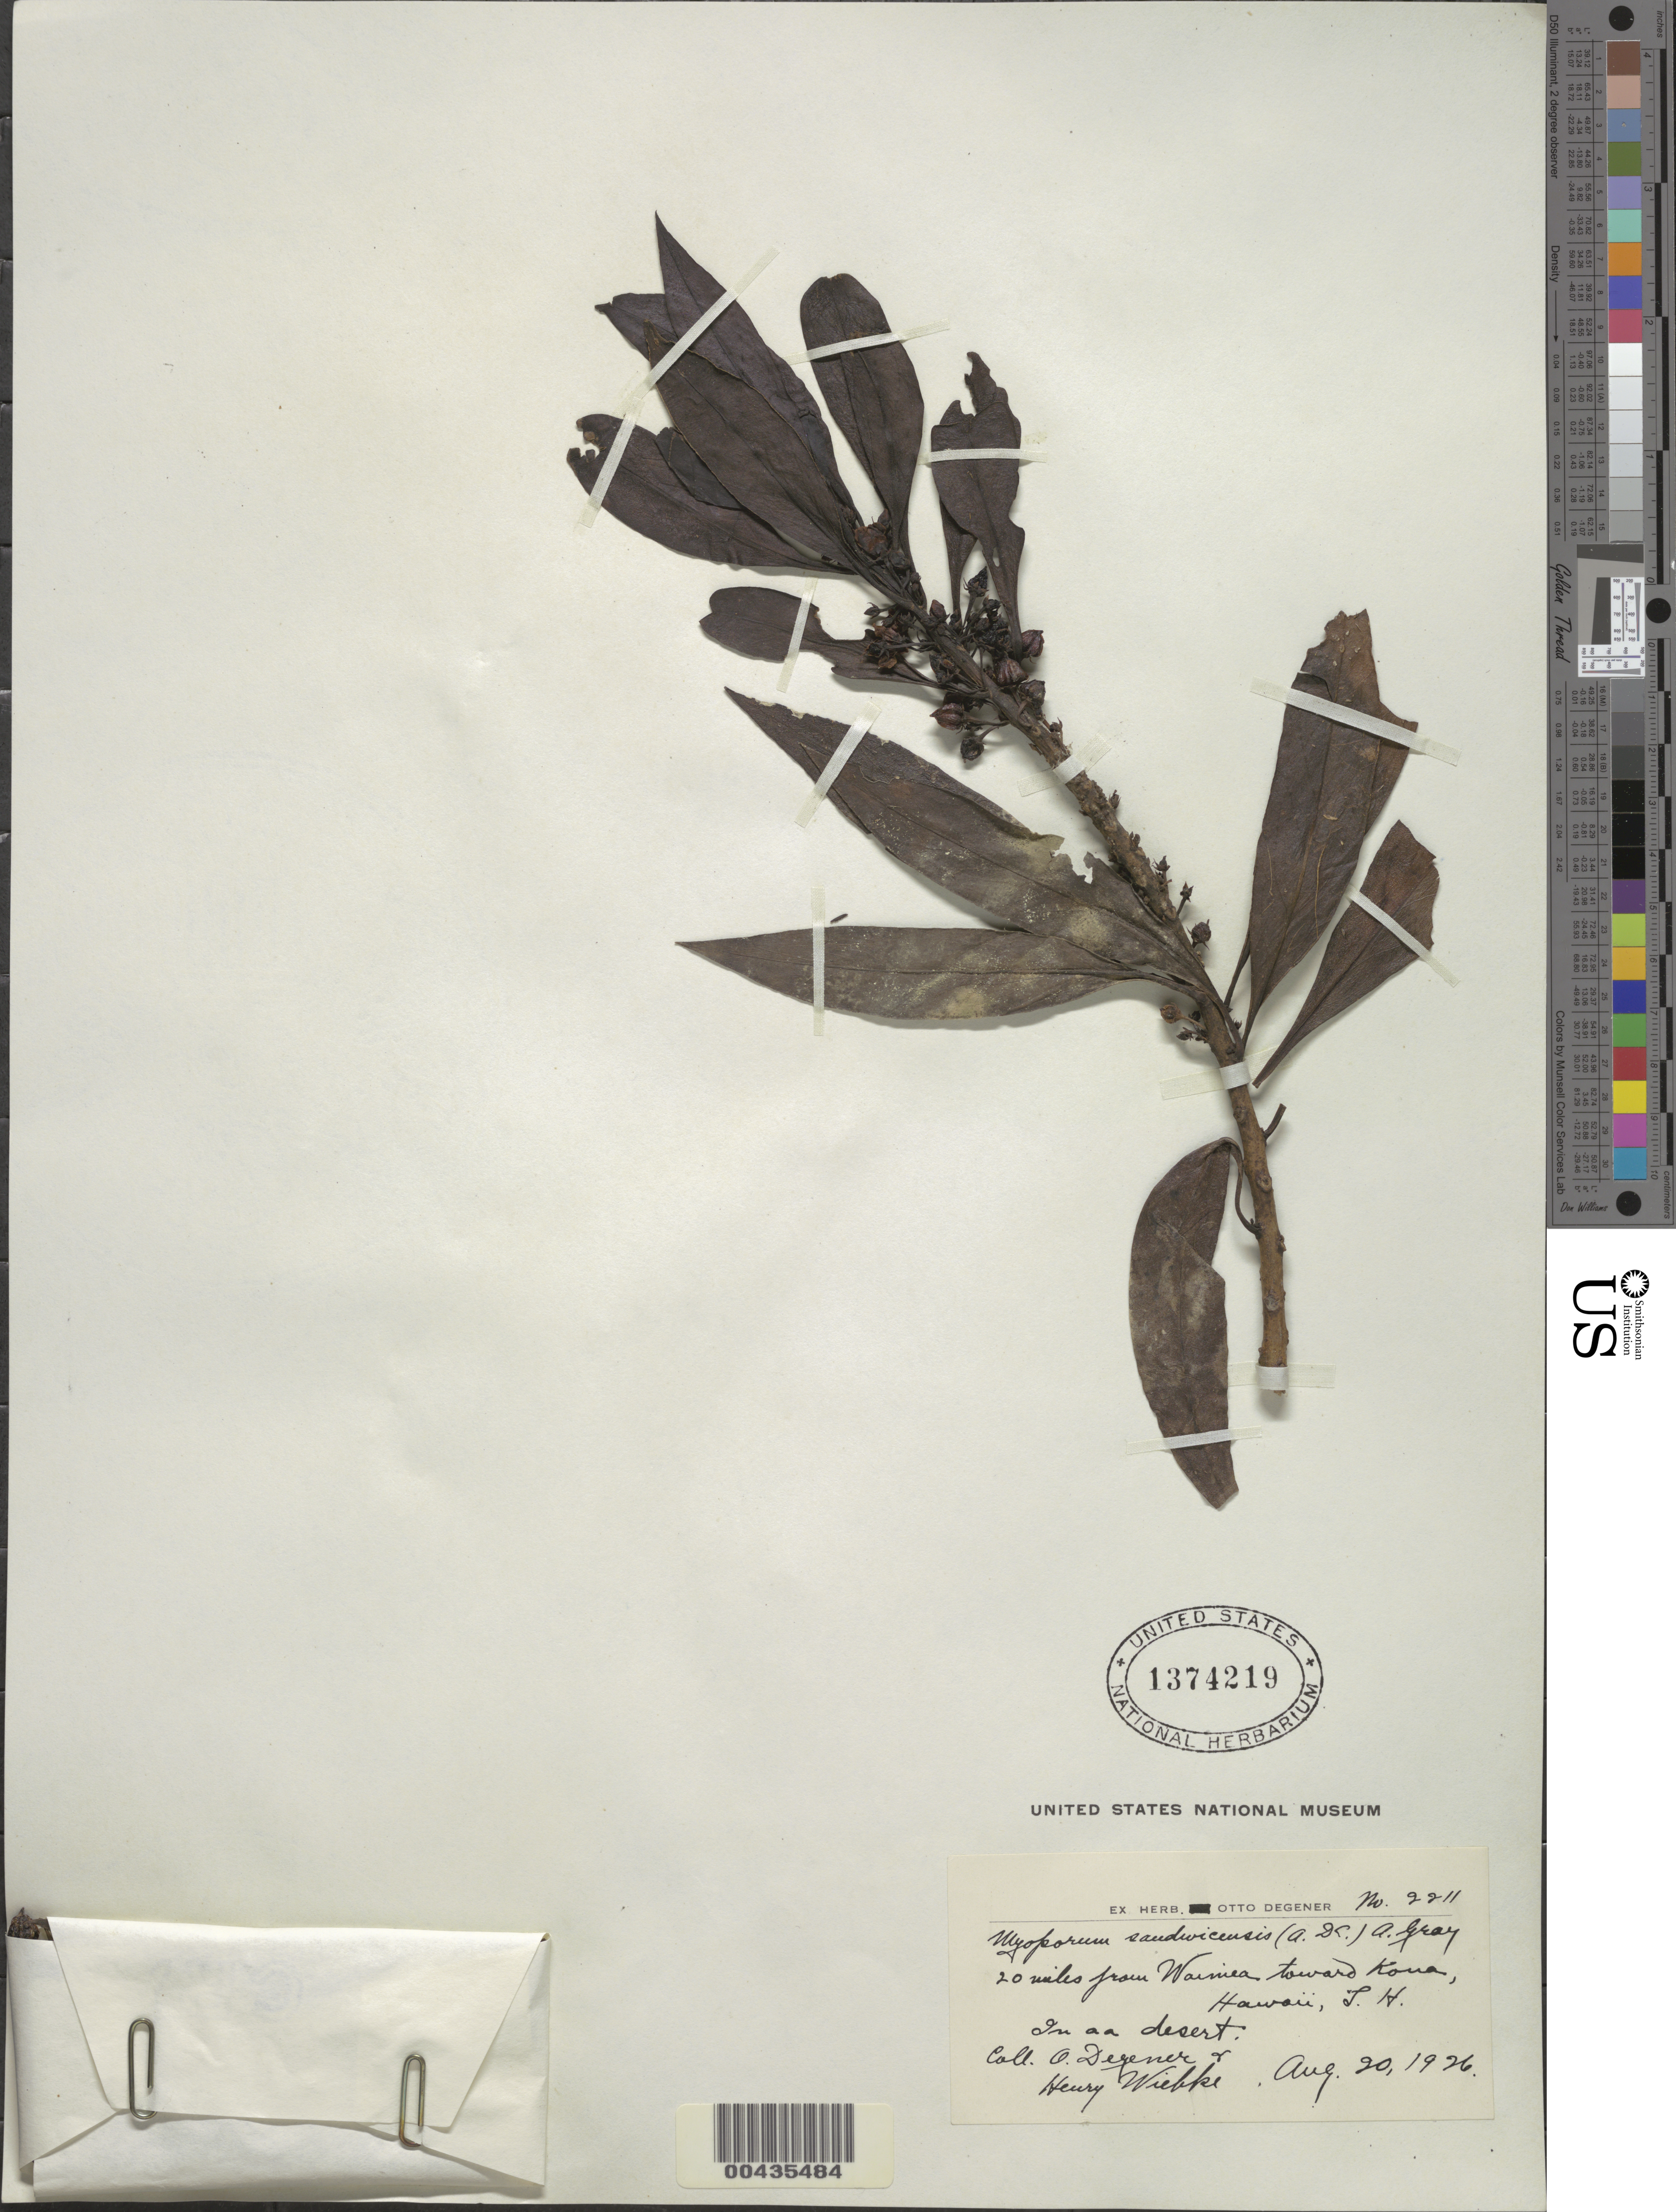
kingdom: Plantae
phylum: Tracheophyta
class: Magnoliopsida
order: Lamiales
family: Scrophulariaceae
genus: Myoporum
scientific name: Myoporum sandwicense subsp. sandwicense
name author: A. Gray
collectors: O. Degener & H. Wiebke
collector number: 2211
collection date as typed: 20 Aug 1926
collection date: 1926-08-20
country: United States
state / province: Hawaii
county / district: Hawaii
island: Hawaii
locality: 20 mi from Waimea toward Kona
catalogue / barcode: US 1374219